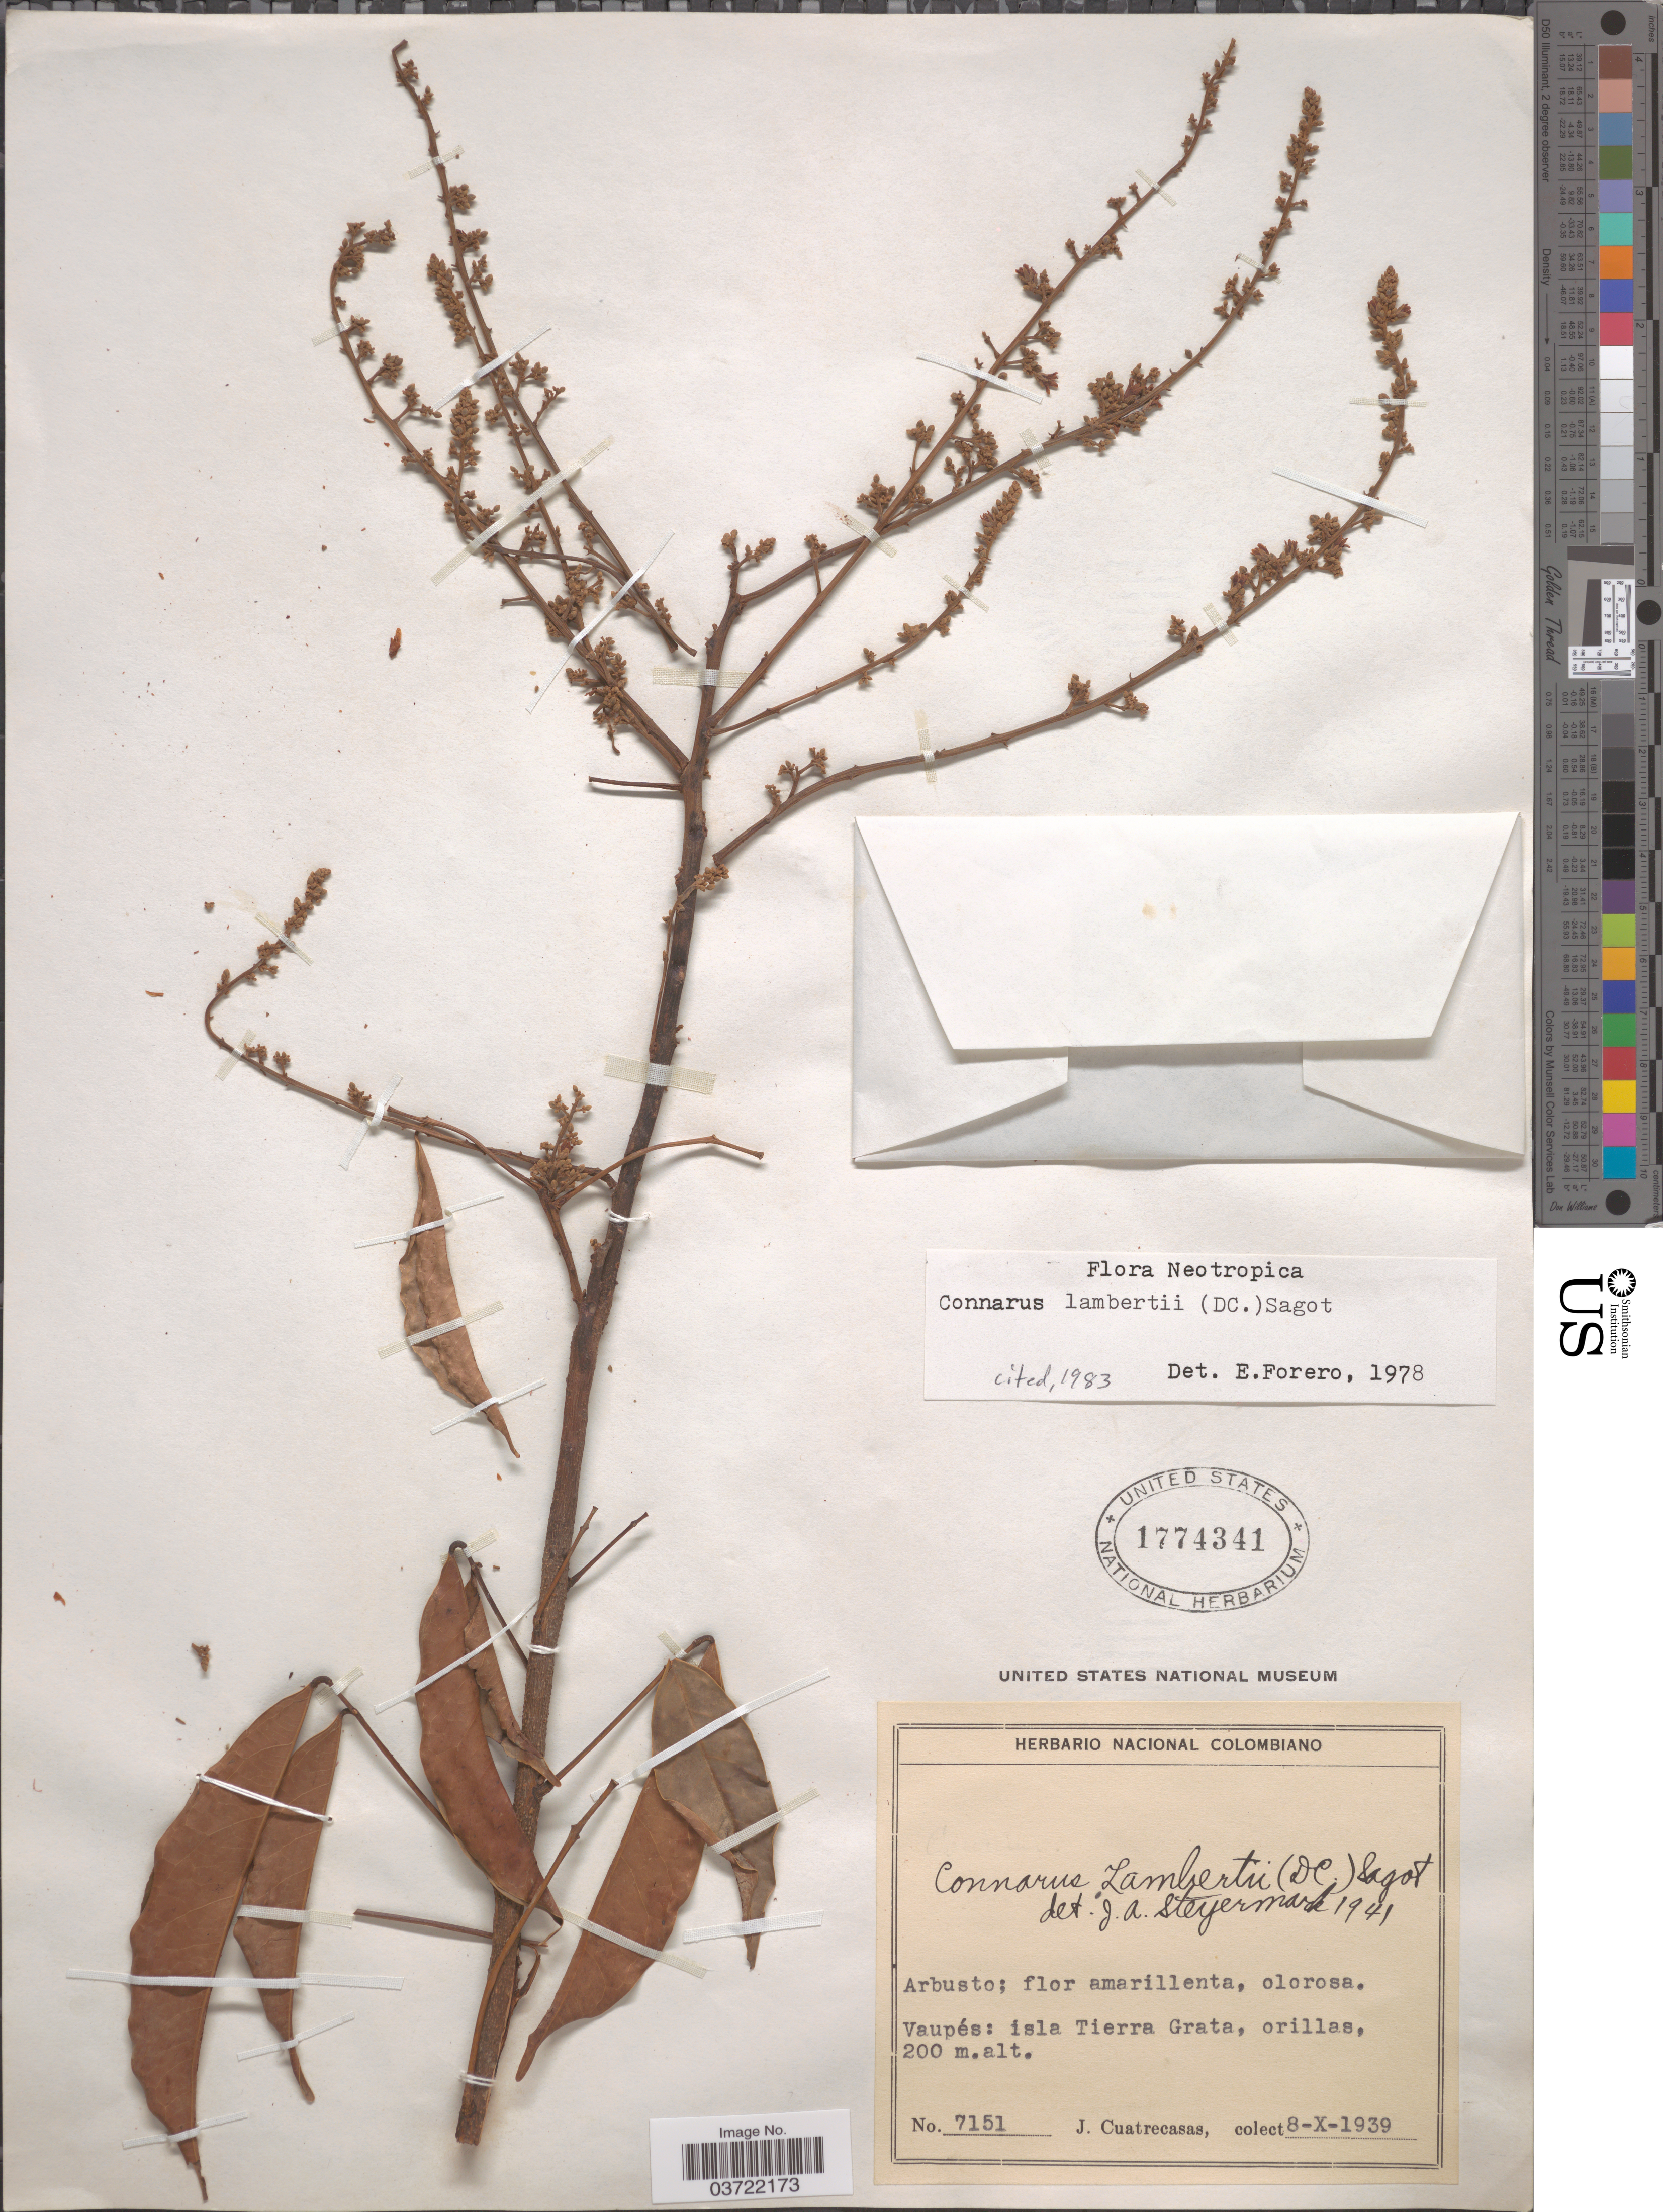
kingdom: Plantae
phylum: Tracheophyta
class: Magnoliopsida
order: Oxalidales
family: Connaraceae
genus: Connarus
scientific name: Connarus lambertii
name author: (DC.) Sagot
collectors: J. Cuatrecasas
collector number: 7151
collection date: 1939-10-08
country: Colombia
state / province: Vaupés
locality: Isla Tierra Grata.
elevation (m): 200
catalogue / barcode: US 1774341